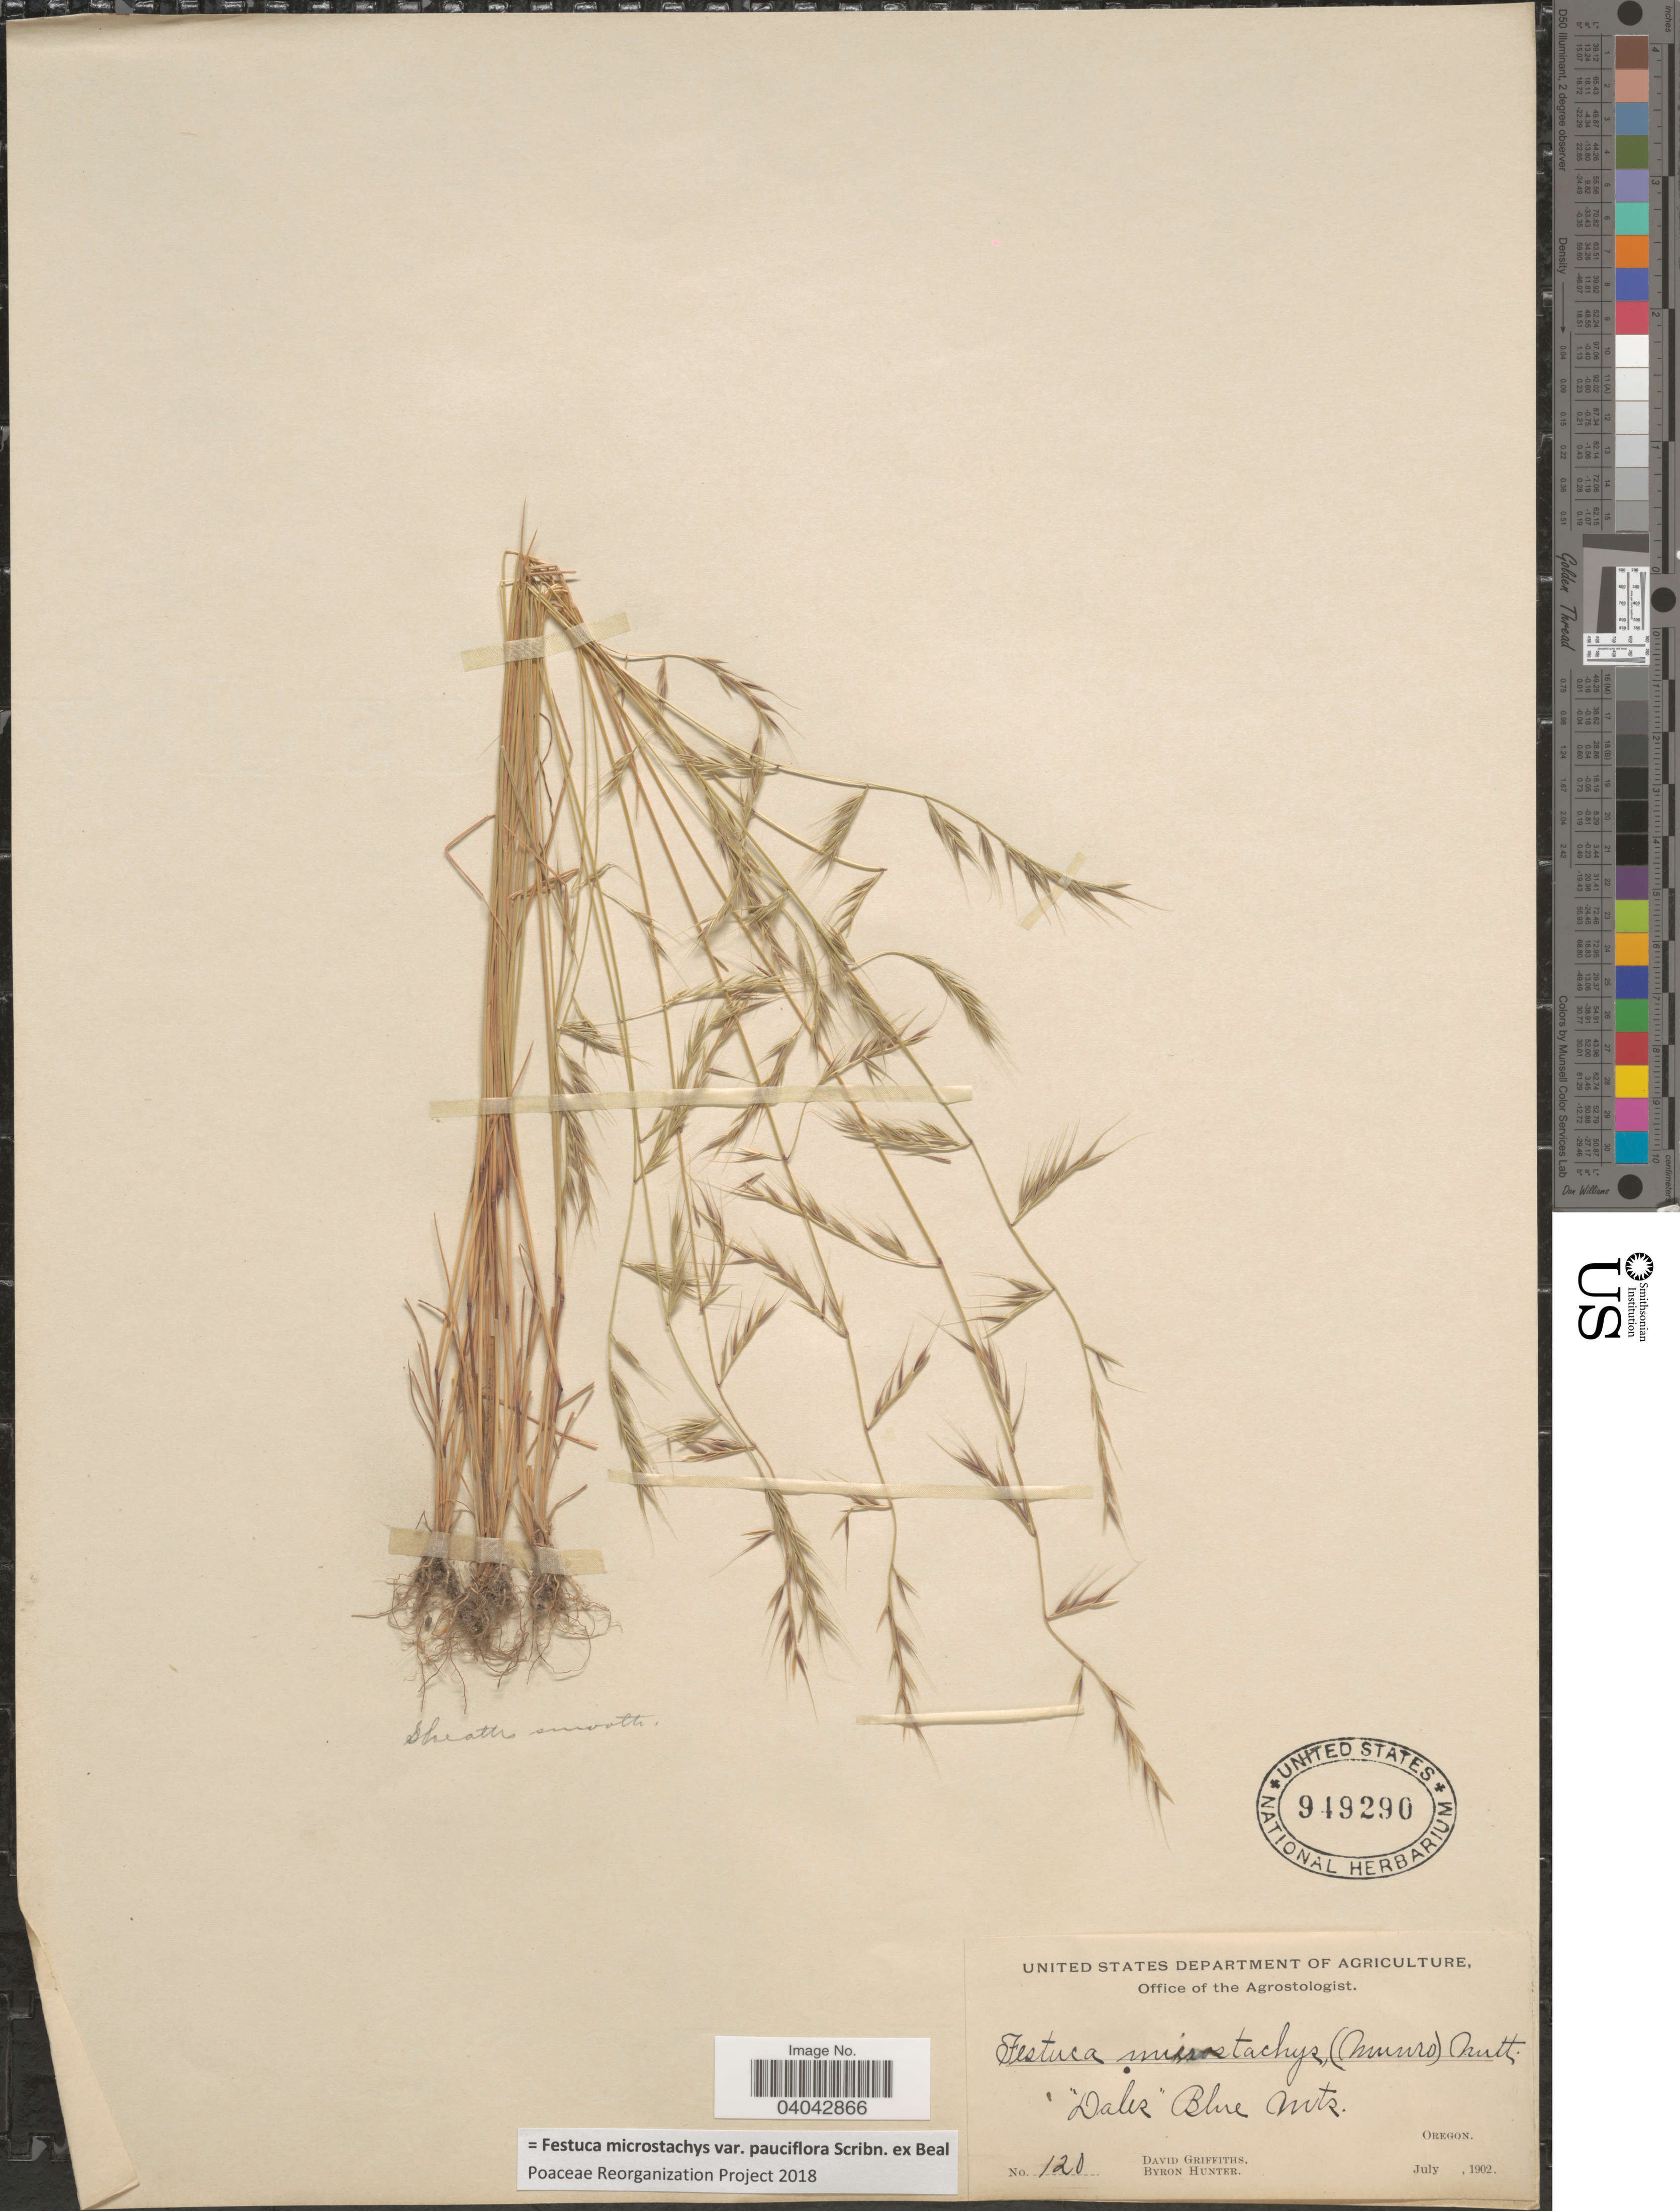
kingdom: Plantae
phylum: Tracheophyta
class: Liliopsida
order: Poales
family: Poaceae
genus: Festuca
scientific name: Festuca microstachys var. pauciflora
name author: Scribn. ex W.J. Beal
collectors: D. Griffiths & B. Hunter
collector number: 120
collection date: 1902-07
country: United States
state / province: Oregon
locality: Dales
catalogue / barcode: US 949290